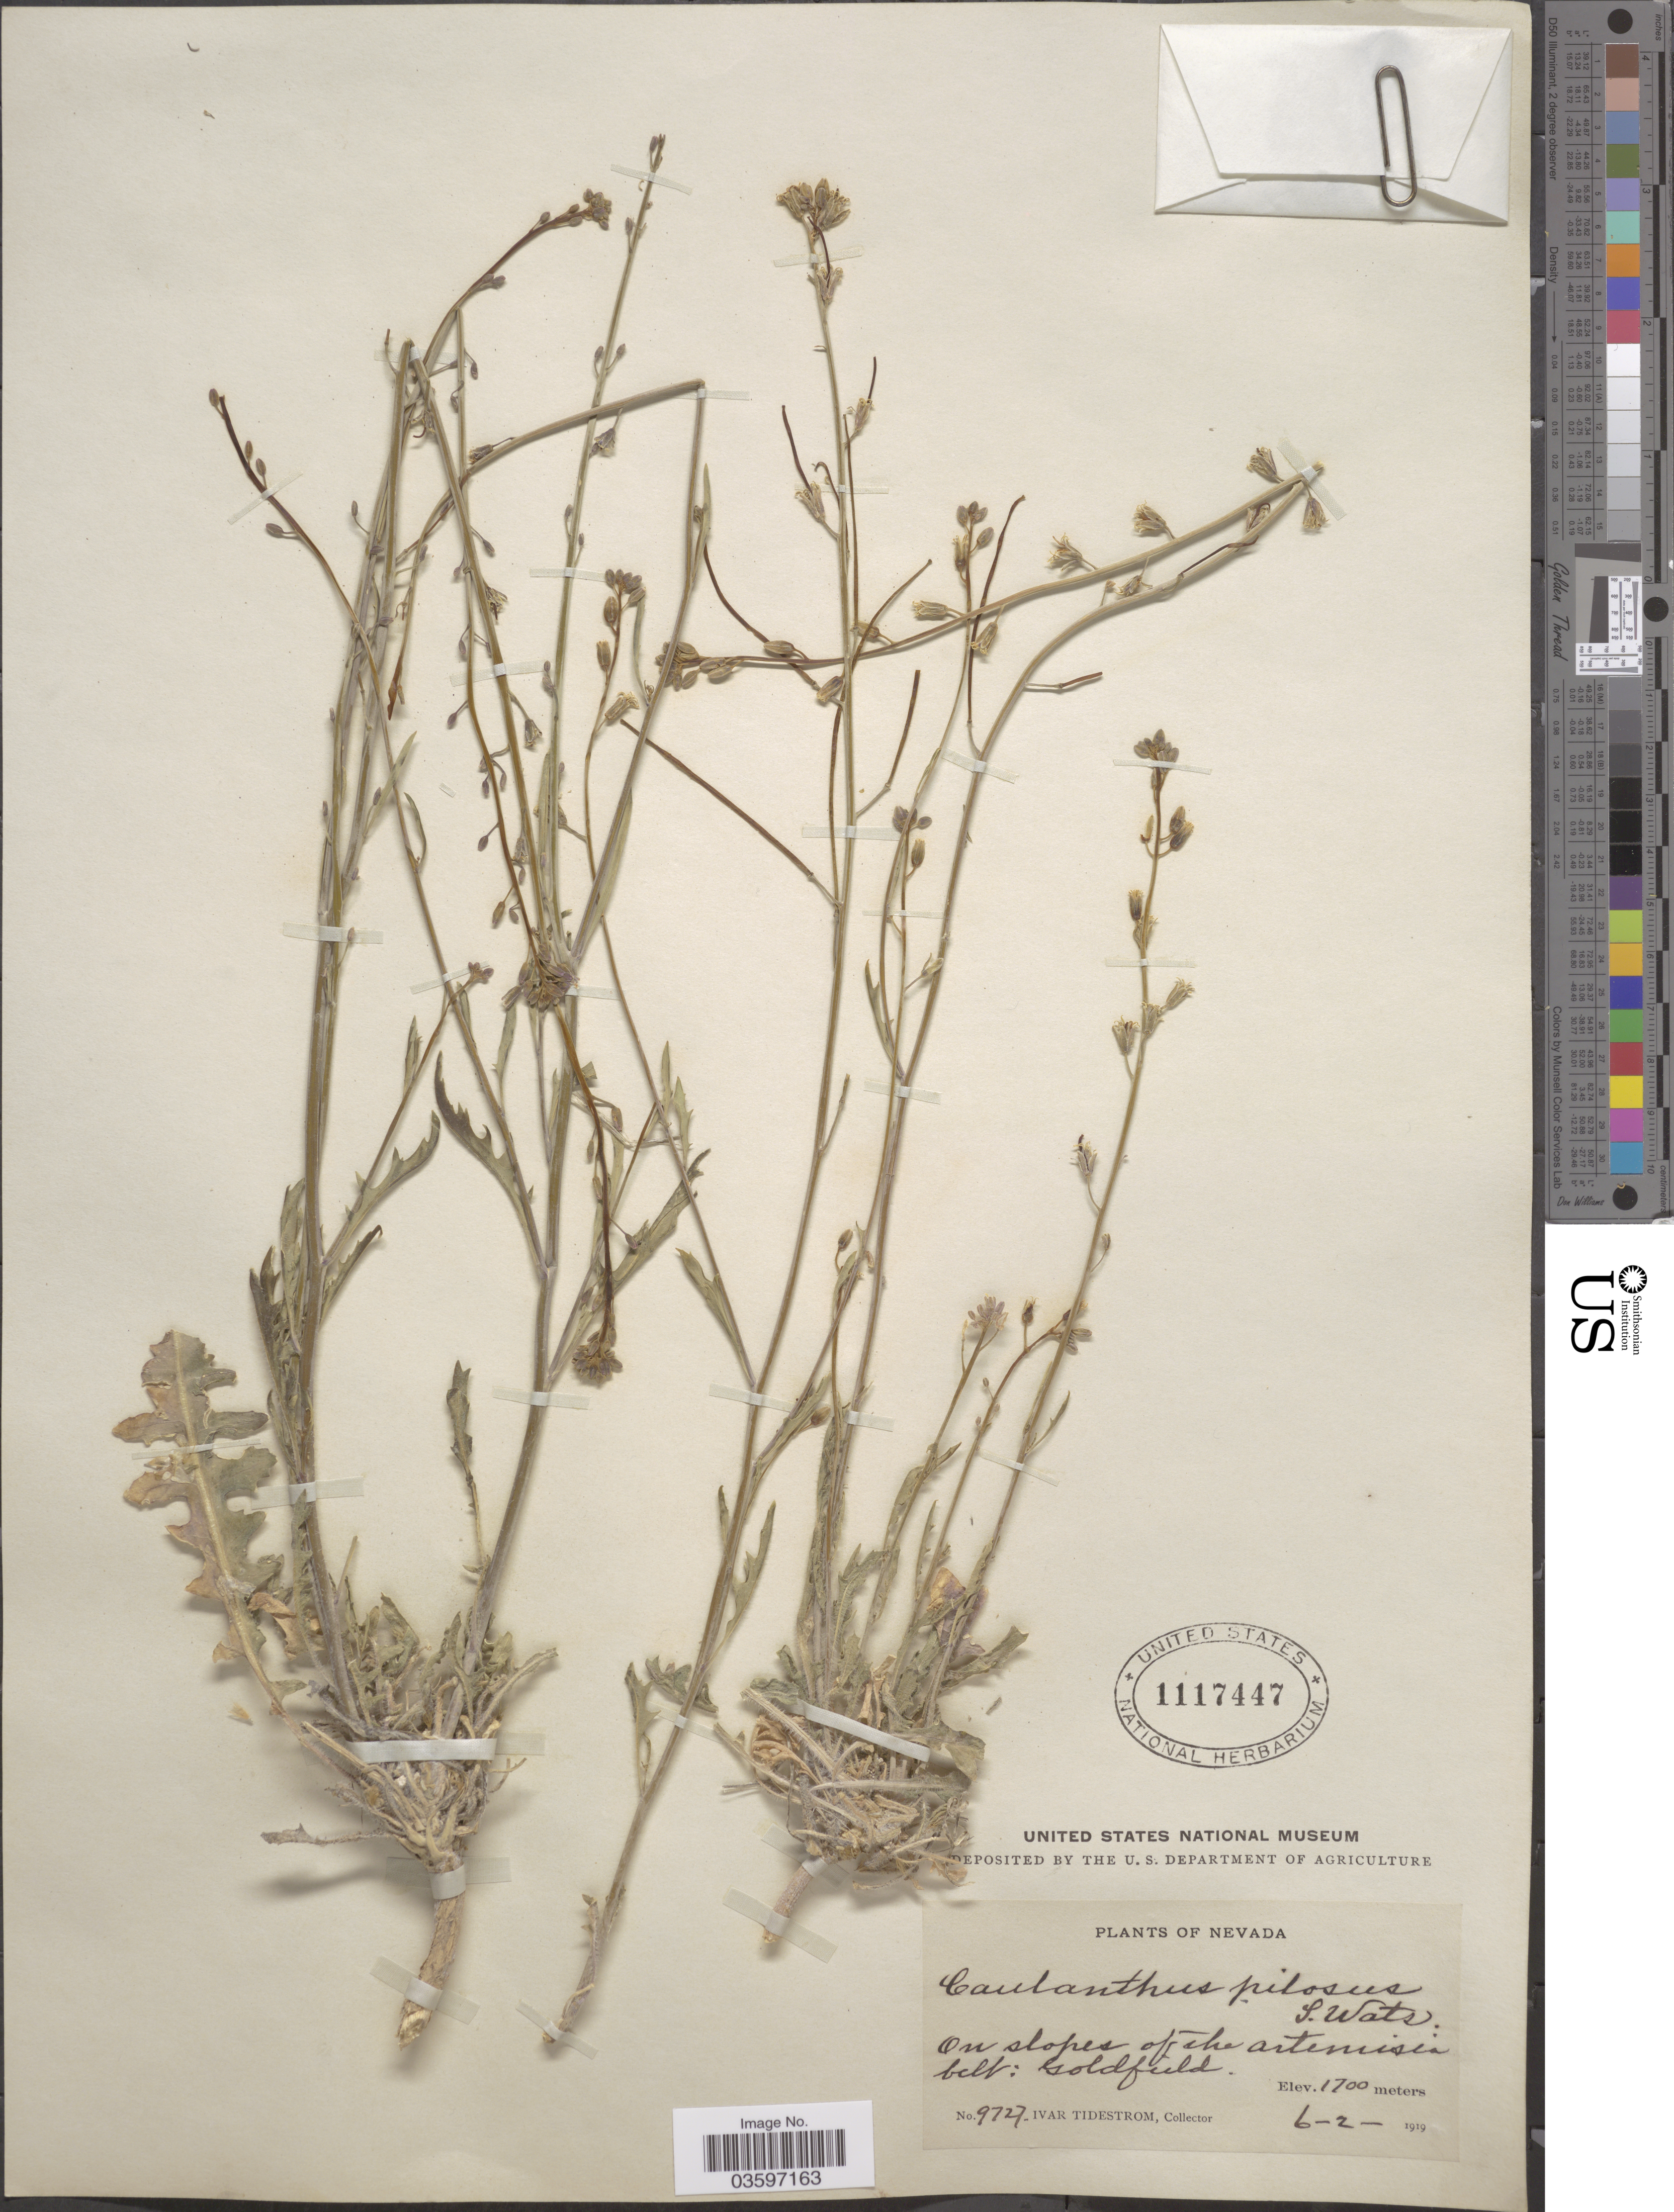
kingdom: Plantae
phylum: Tracheophyta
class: Magnoliopsida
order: Brassicales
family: Brassicaceae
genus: Caulanthus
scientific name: Caulanthus pilosus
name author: S. Watson in C. King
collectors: I. F. Tidestrom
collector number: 9727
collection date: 1919-06-02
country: United States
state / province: Nevada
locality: On slopes of the artemisia belt: Goldfield.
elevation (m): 1700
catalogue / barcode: US 1117447